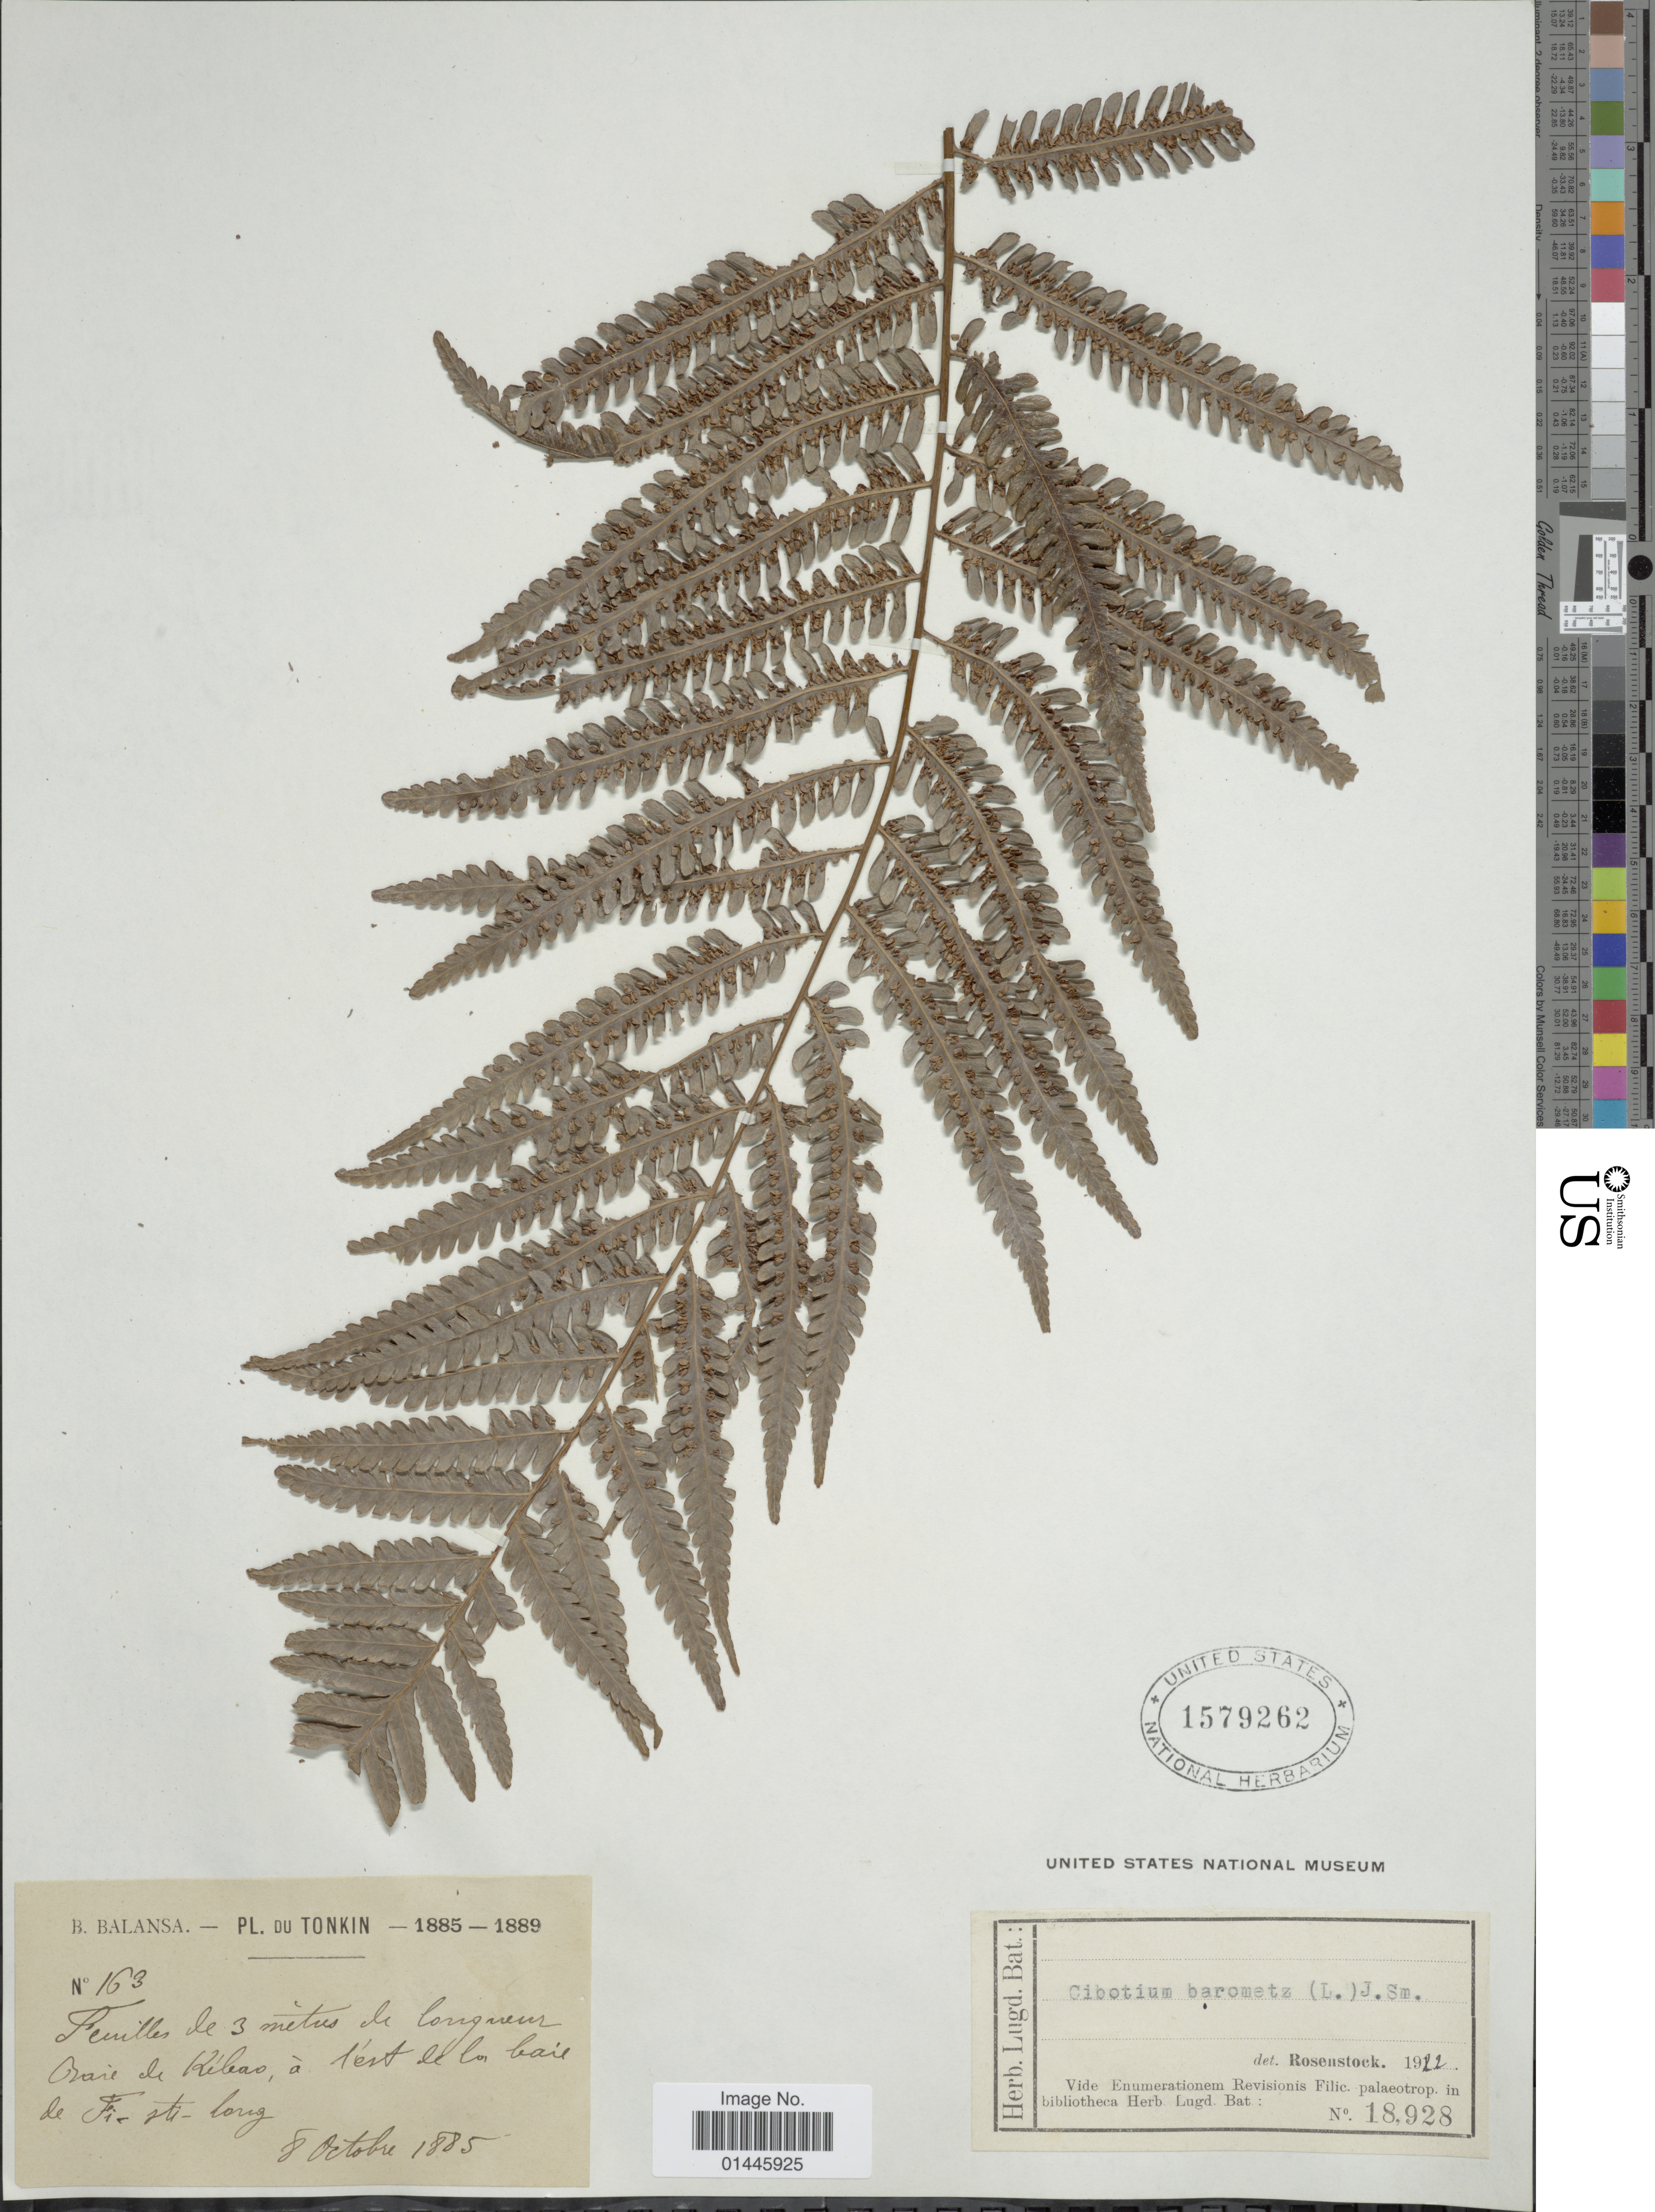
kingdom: Plantae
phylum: Tracheophyta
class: Polypodiopsida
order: Cyatheales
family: Cibotiaceae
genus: Cibotium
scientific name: Cibotium barometz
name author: (L.) J. Sm.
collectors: B. Balansa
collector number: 163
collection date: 1885-10-08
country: Vietnam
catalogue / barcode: US 1579262